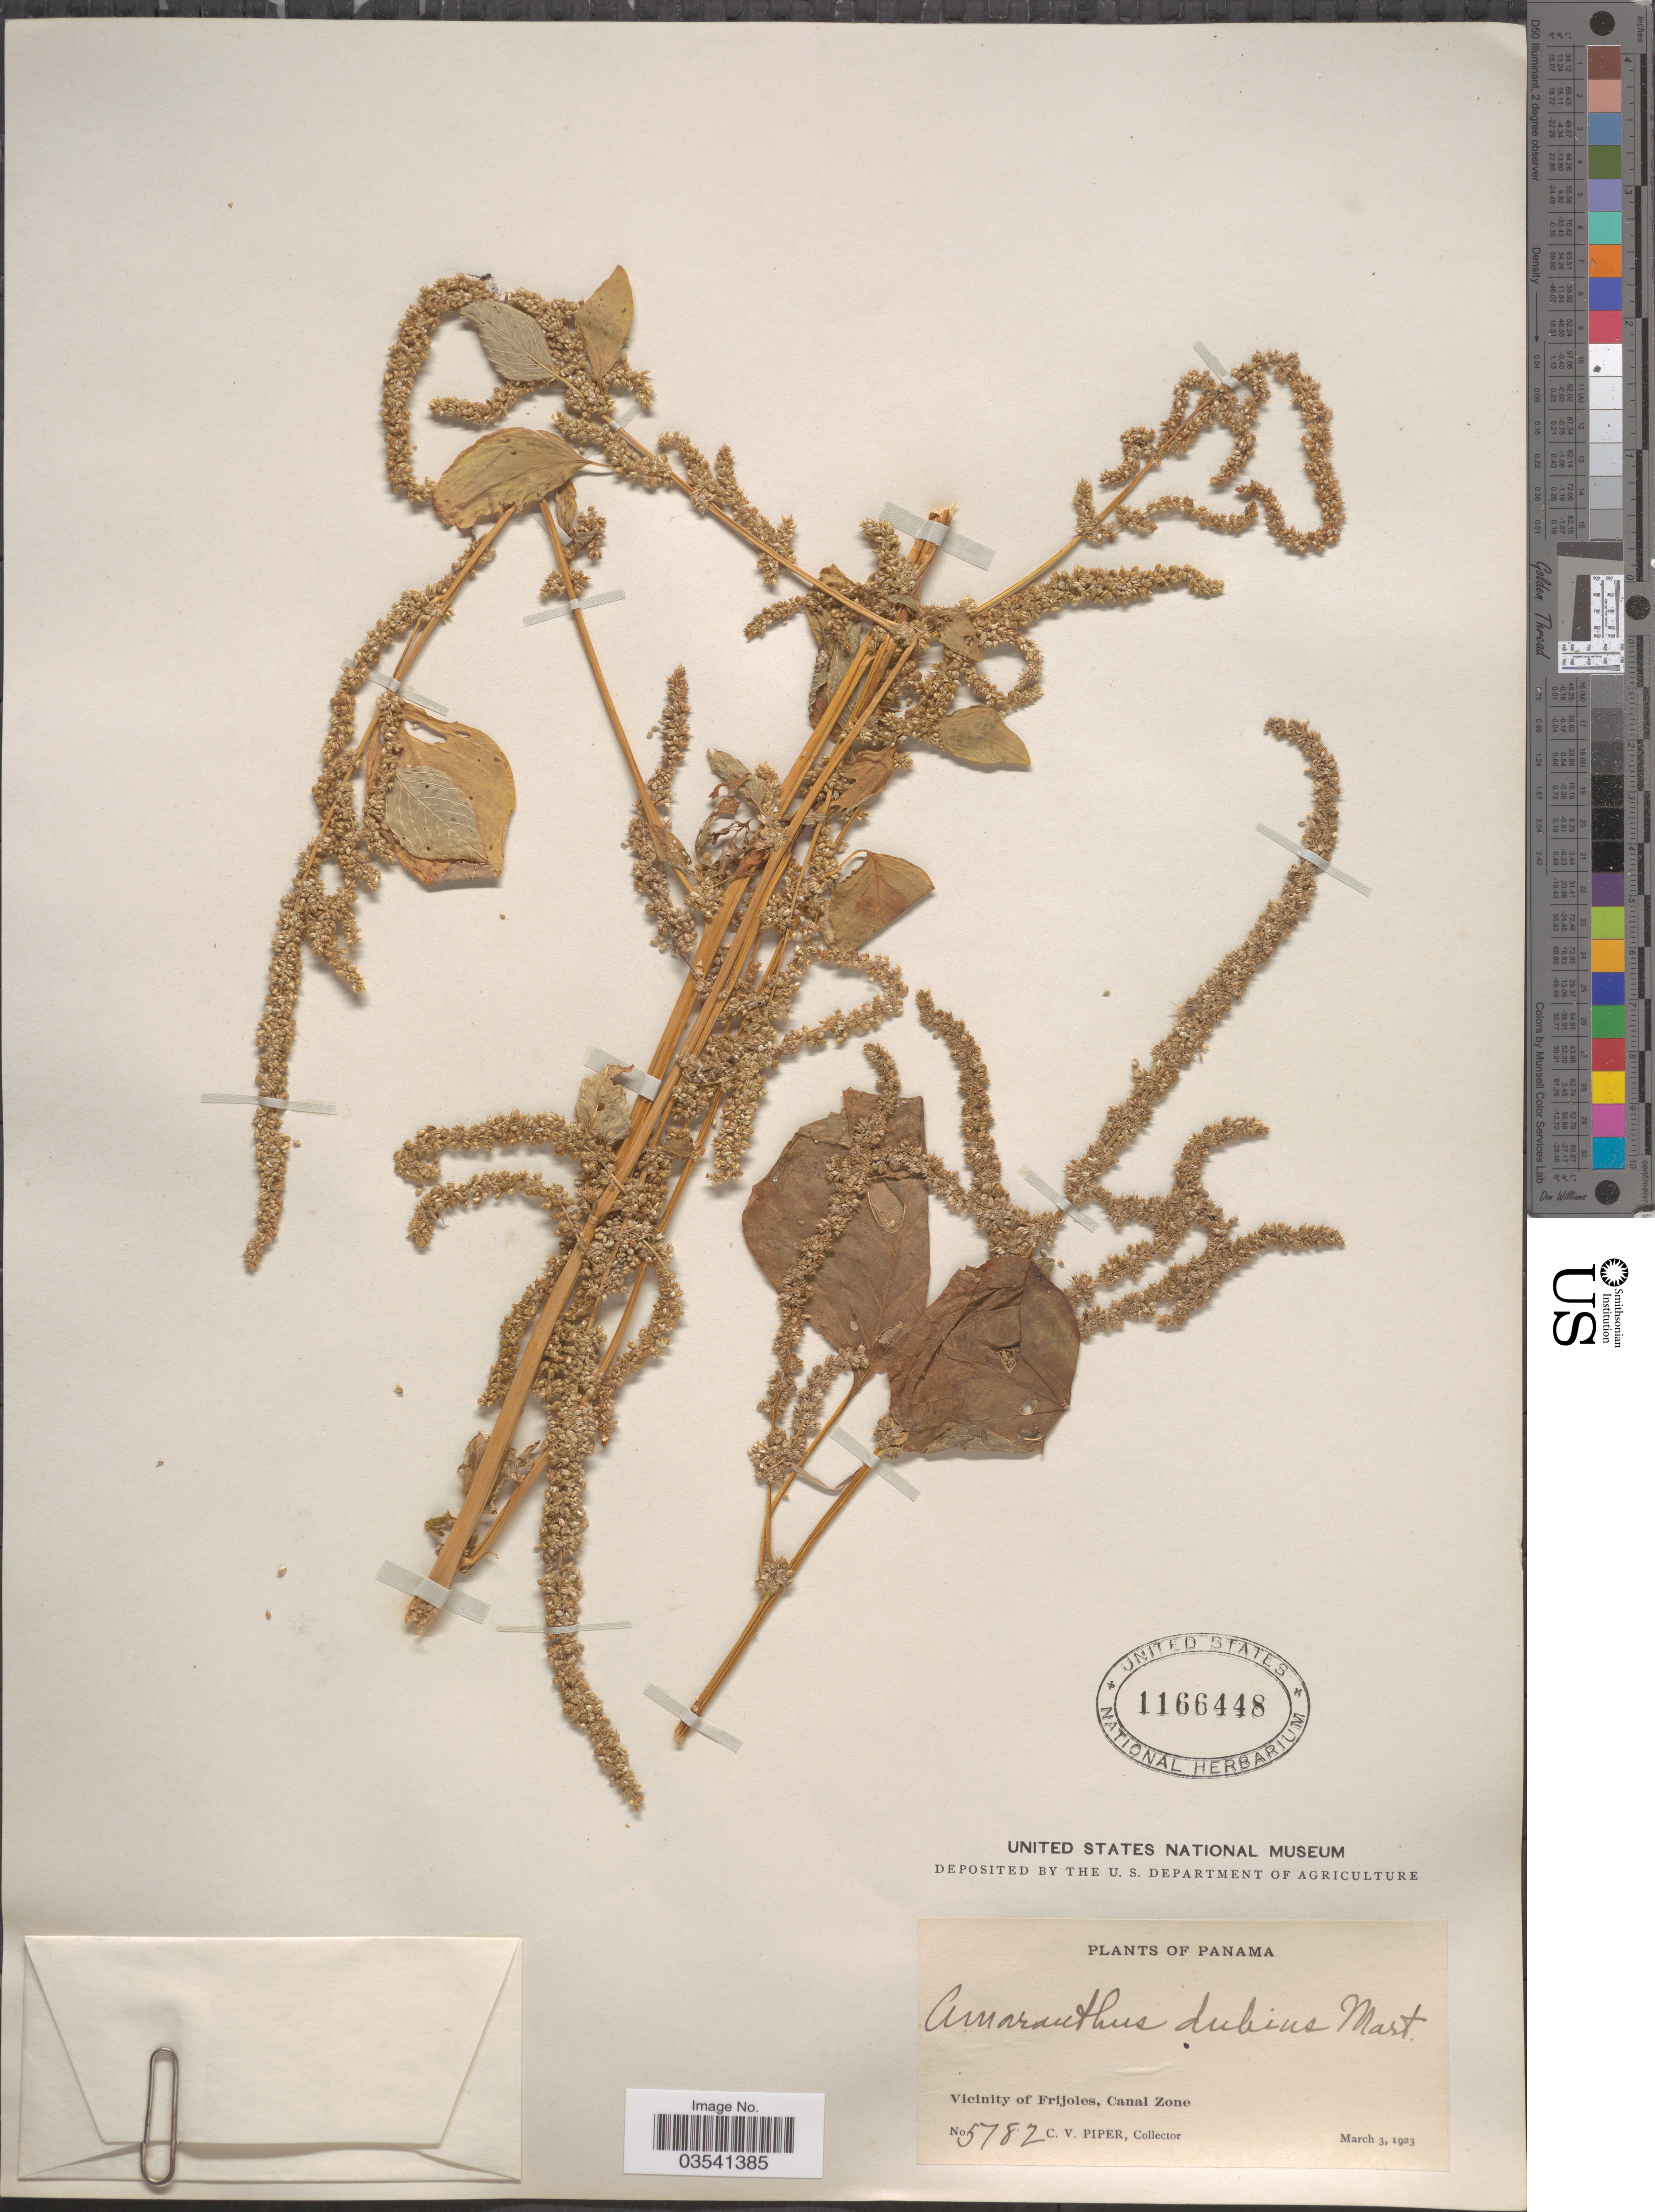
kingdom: Plantae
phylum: Tracheophyta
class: Magnoliopsida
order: Caryophyllales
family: Amaranthaceae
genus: Amaranthus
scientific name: Amaranthus dubius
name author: Mart. ex Thell.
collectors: C. V. Piper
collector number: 5782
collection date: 1923-03-03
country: Panama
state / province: Colón / Panamá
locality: Vicinity of Frijoles, Canal Zone.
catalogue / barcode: US 1166448